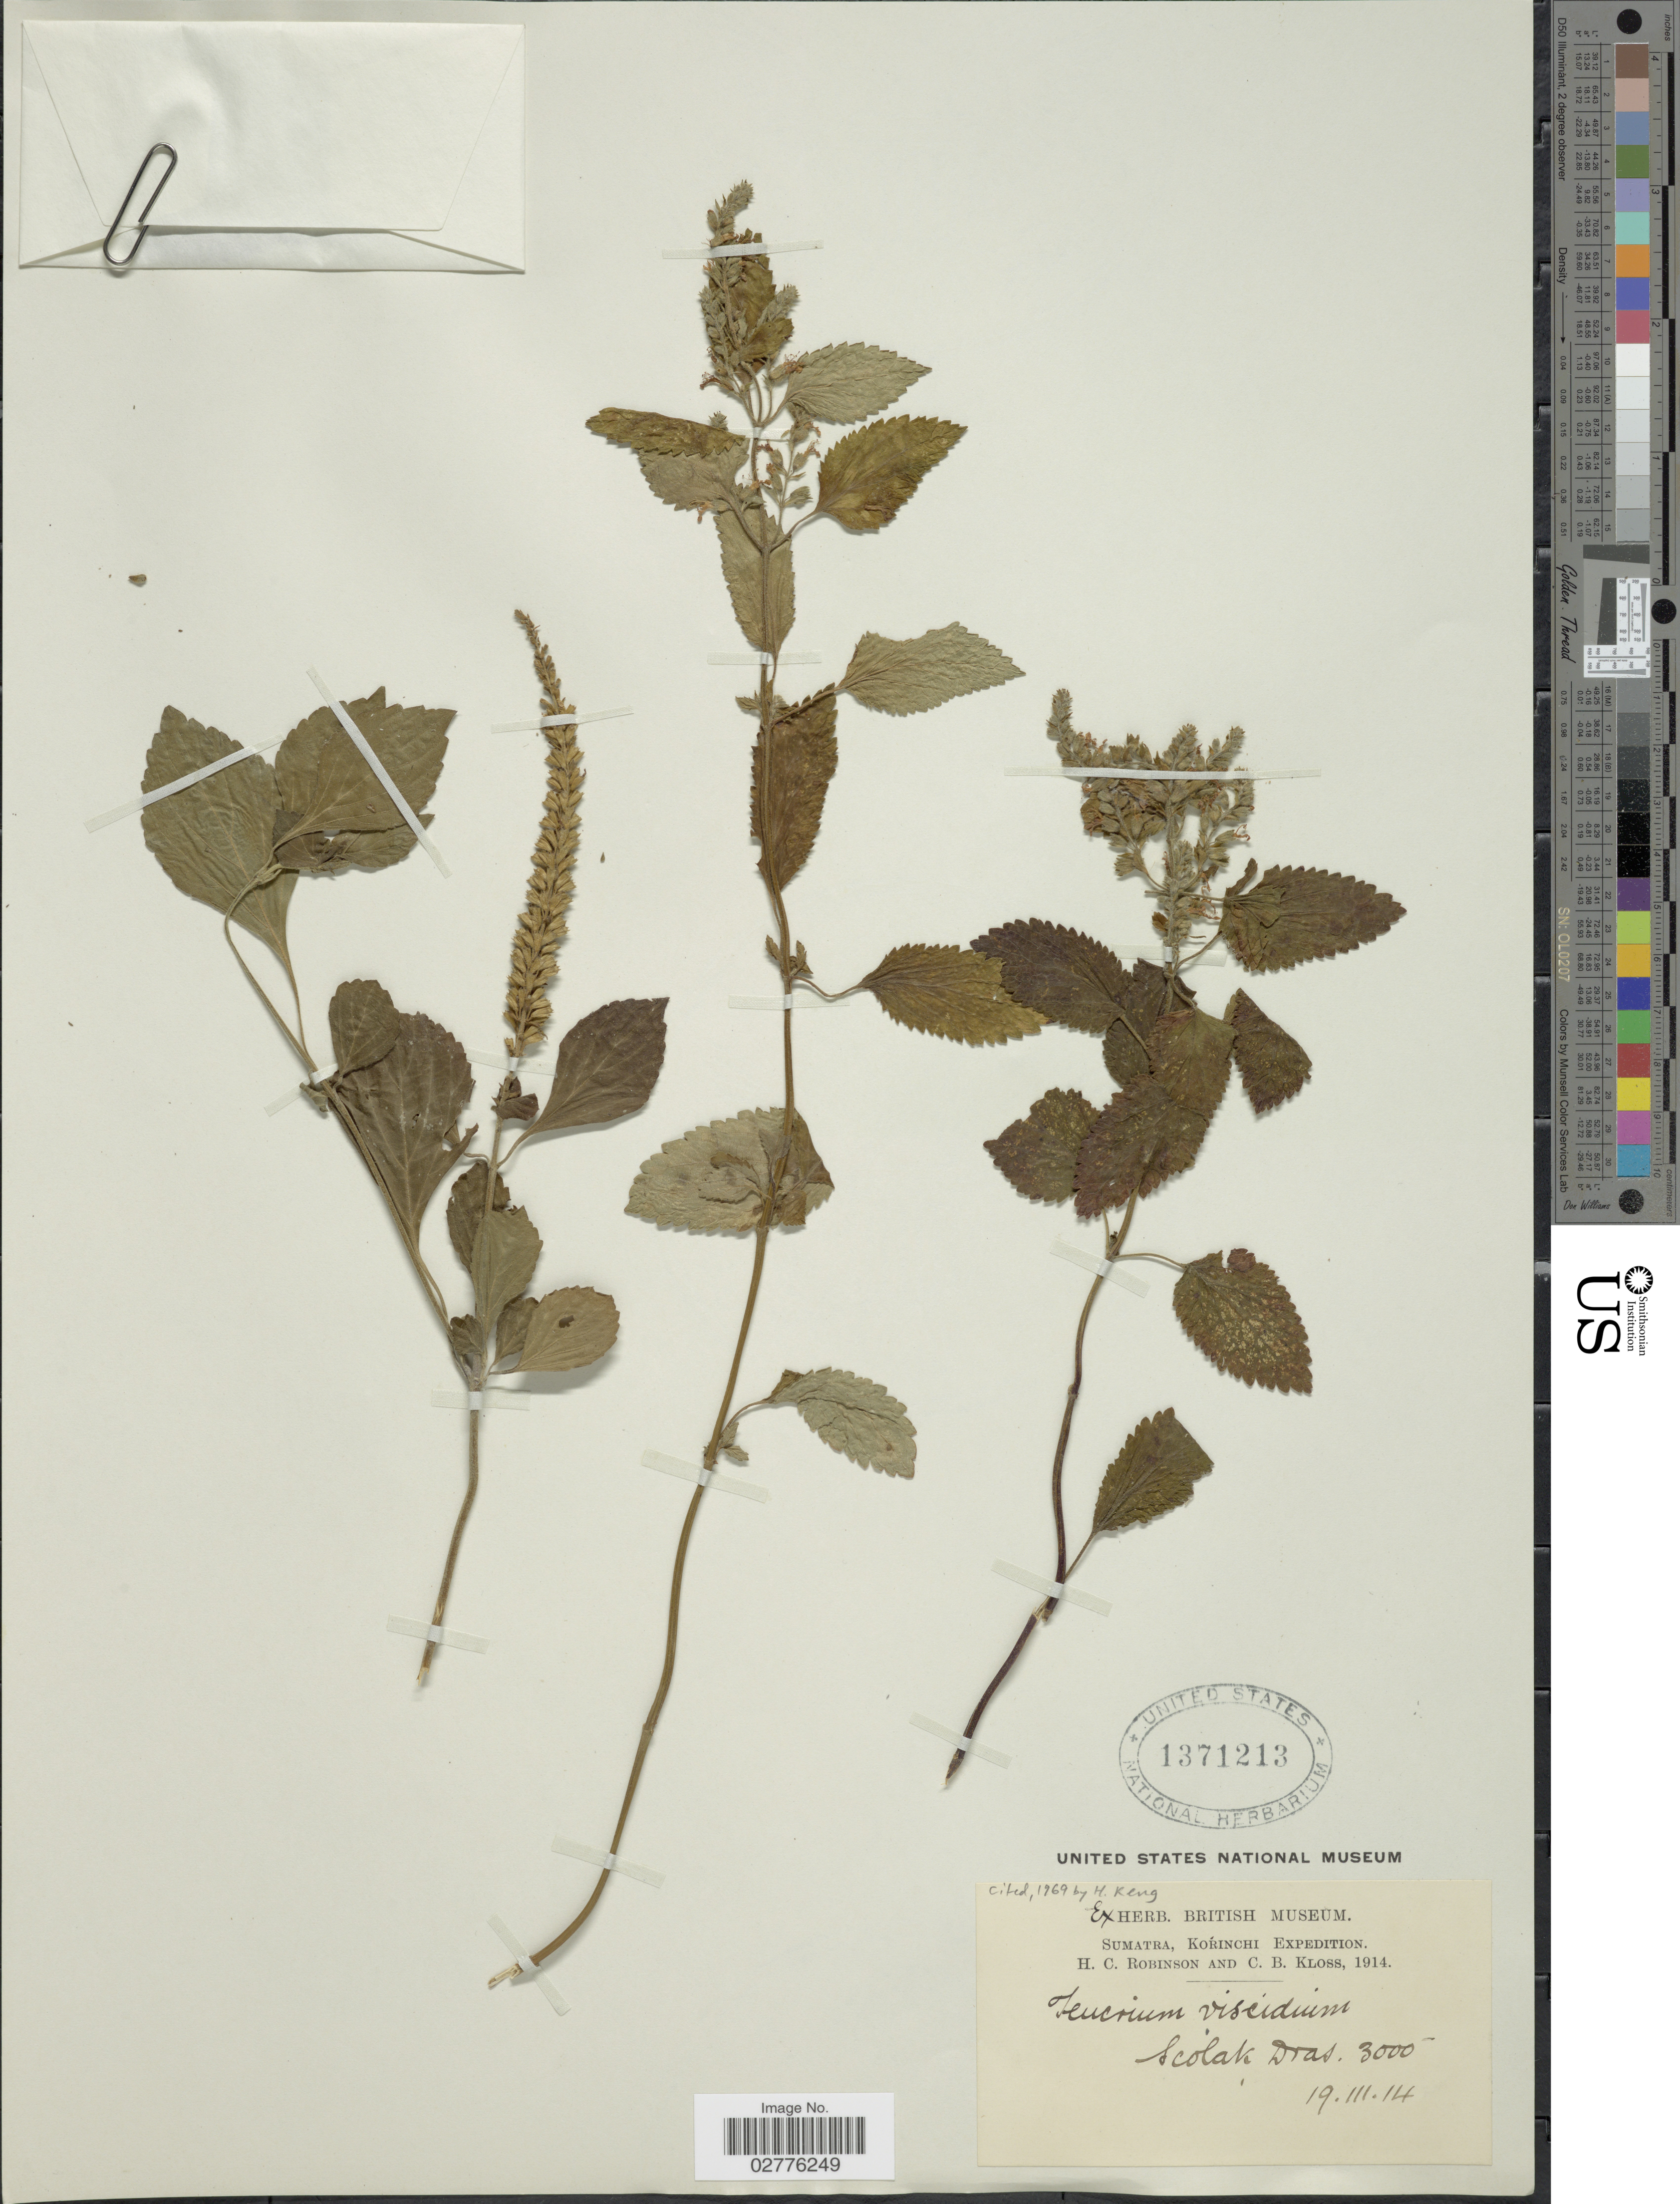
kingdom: Plantae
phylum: Tracheophyta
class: Magnoliopsida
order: Lamiales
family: Lamiaceae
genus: Teucrium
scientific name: Teucrium viscidum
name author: Blume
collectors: H. C. Robinson & C. Kloss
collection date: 1914-03-19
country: Indonesia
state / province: Sumatra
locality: Korinchi, Scolak Dras.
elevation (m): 914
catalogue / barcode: US 1371213